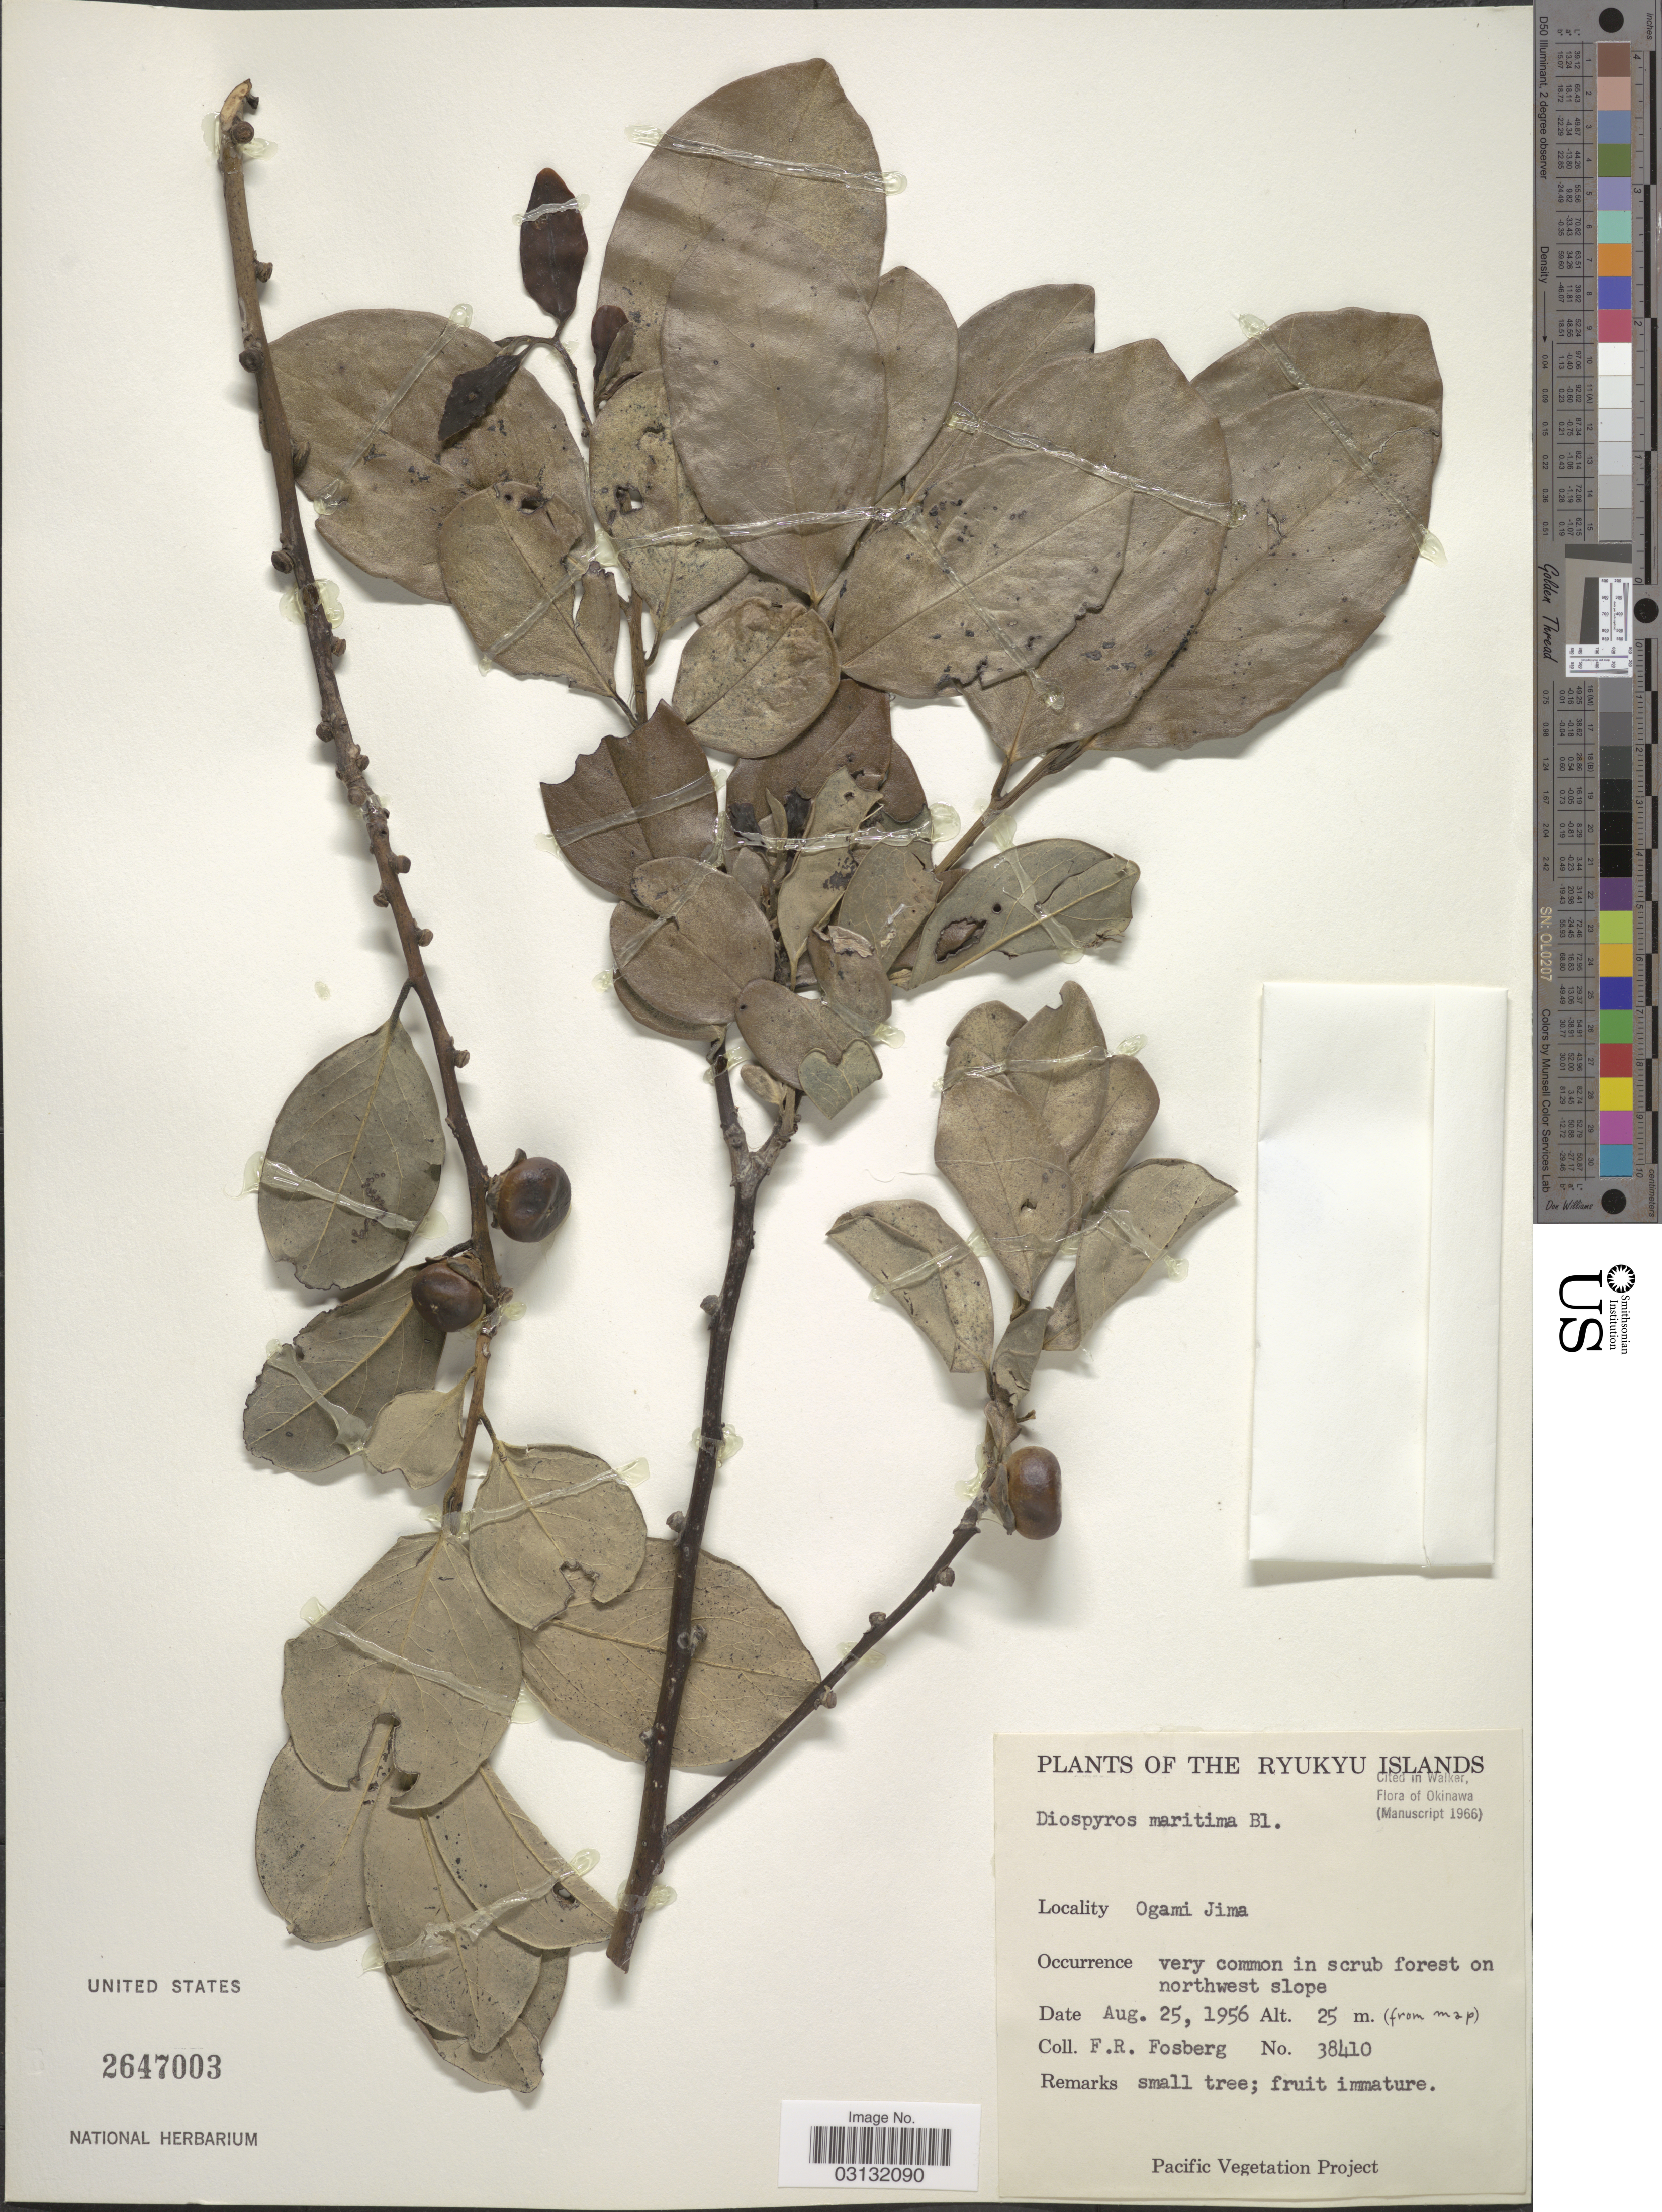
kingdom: Plantae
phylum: Tracheophyta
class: Magnoliopsida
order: Ericales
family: Ebenaceae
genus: Diospyros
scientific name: Diospyros maritima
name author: Blume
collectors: F. R. Fosberg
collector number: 38410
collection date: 1956-08-25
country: Japan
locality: The Ryukyu Islands, Ogami Jima, on northwest slope.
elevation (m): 25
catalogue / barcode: US 2647003